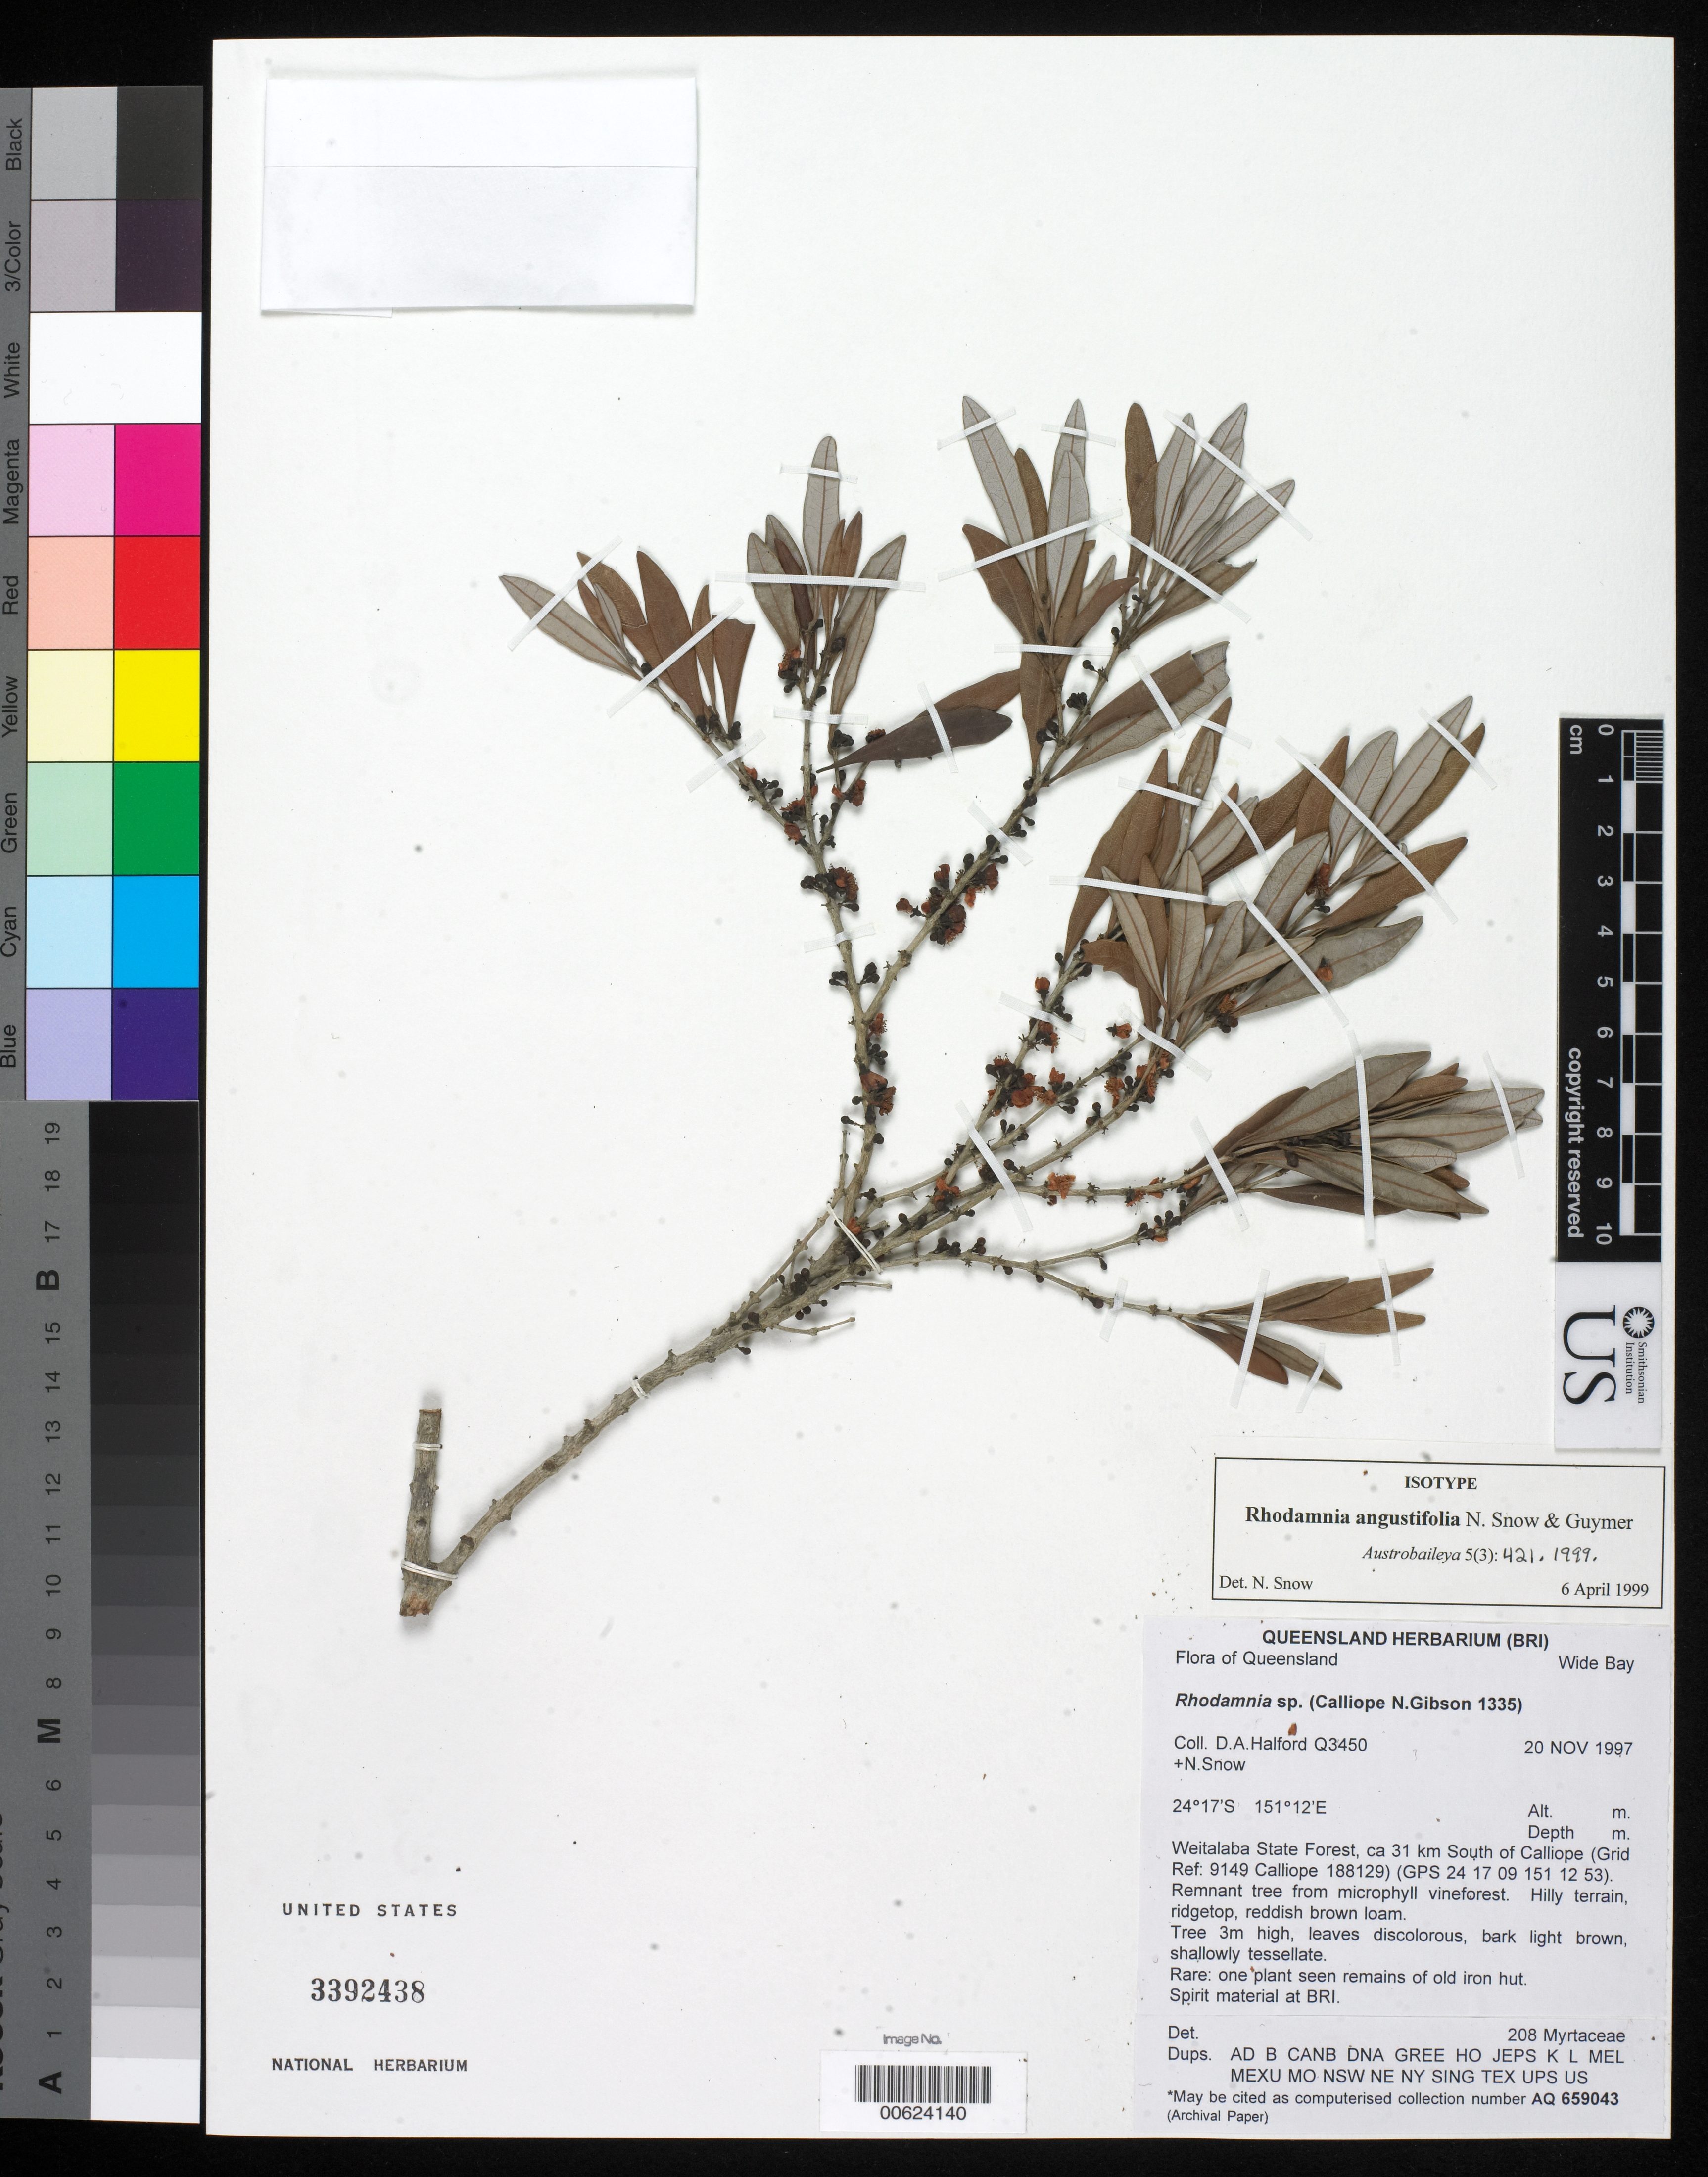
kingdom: Plantae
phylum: Tracheophyta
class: Magnoliopsida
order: Myrtales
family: Myrtaceae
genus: Rhodamnia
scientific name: Rhodamnia angustifolia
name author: N. Snow & Guymer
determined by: Snow, N. W.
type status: Isotype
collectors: D. A. Halford & N. Snow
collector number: Q3450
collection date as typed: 20 Nov 1997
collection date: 1997-11-20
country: Australia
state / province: Queensland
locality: Port Curtis Dist., Wietalaba State Forest, S of Calliope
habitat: Hilly, ridgetop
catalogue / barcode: US 3392438